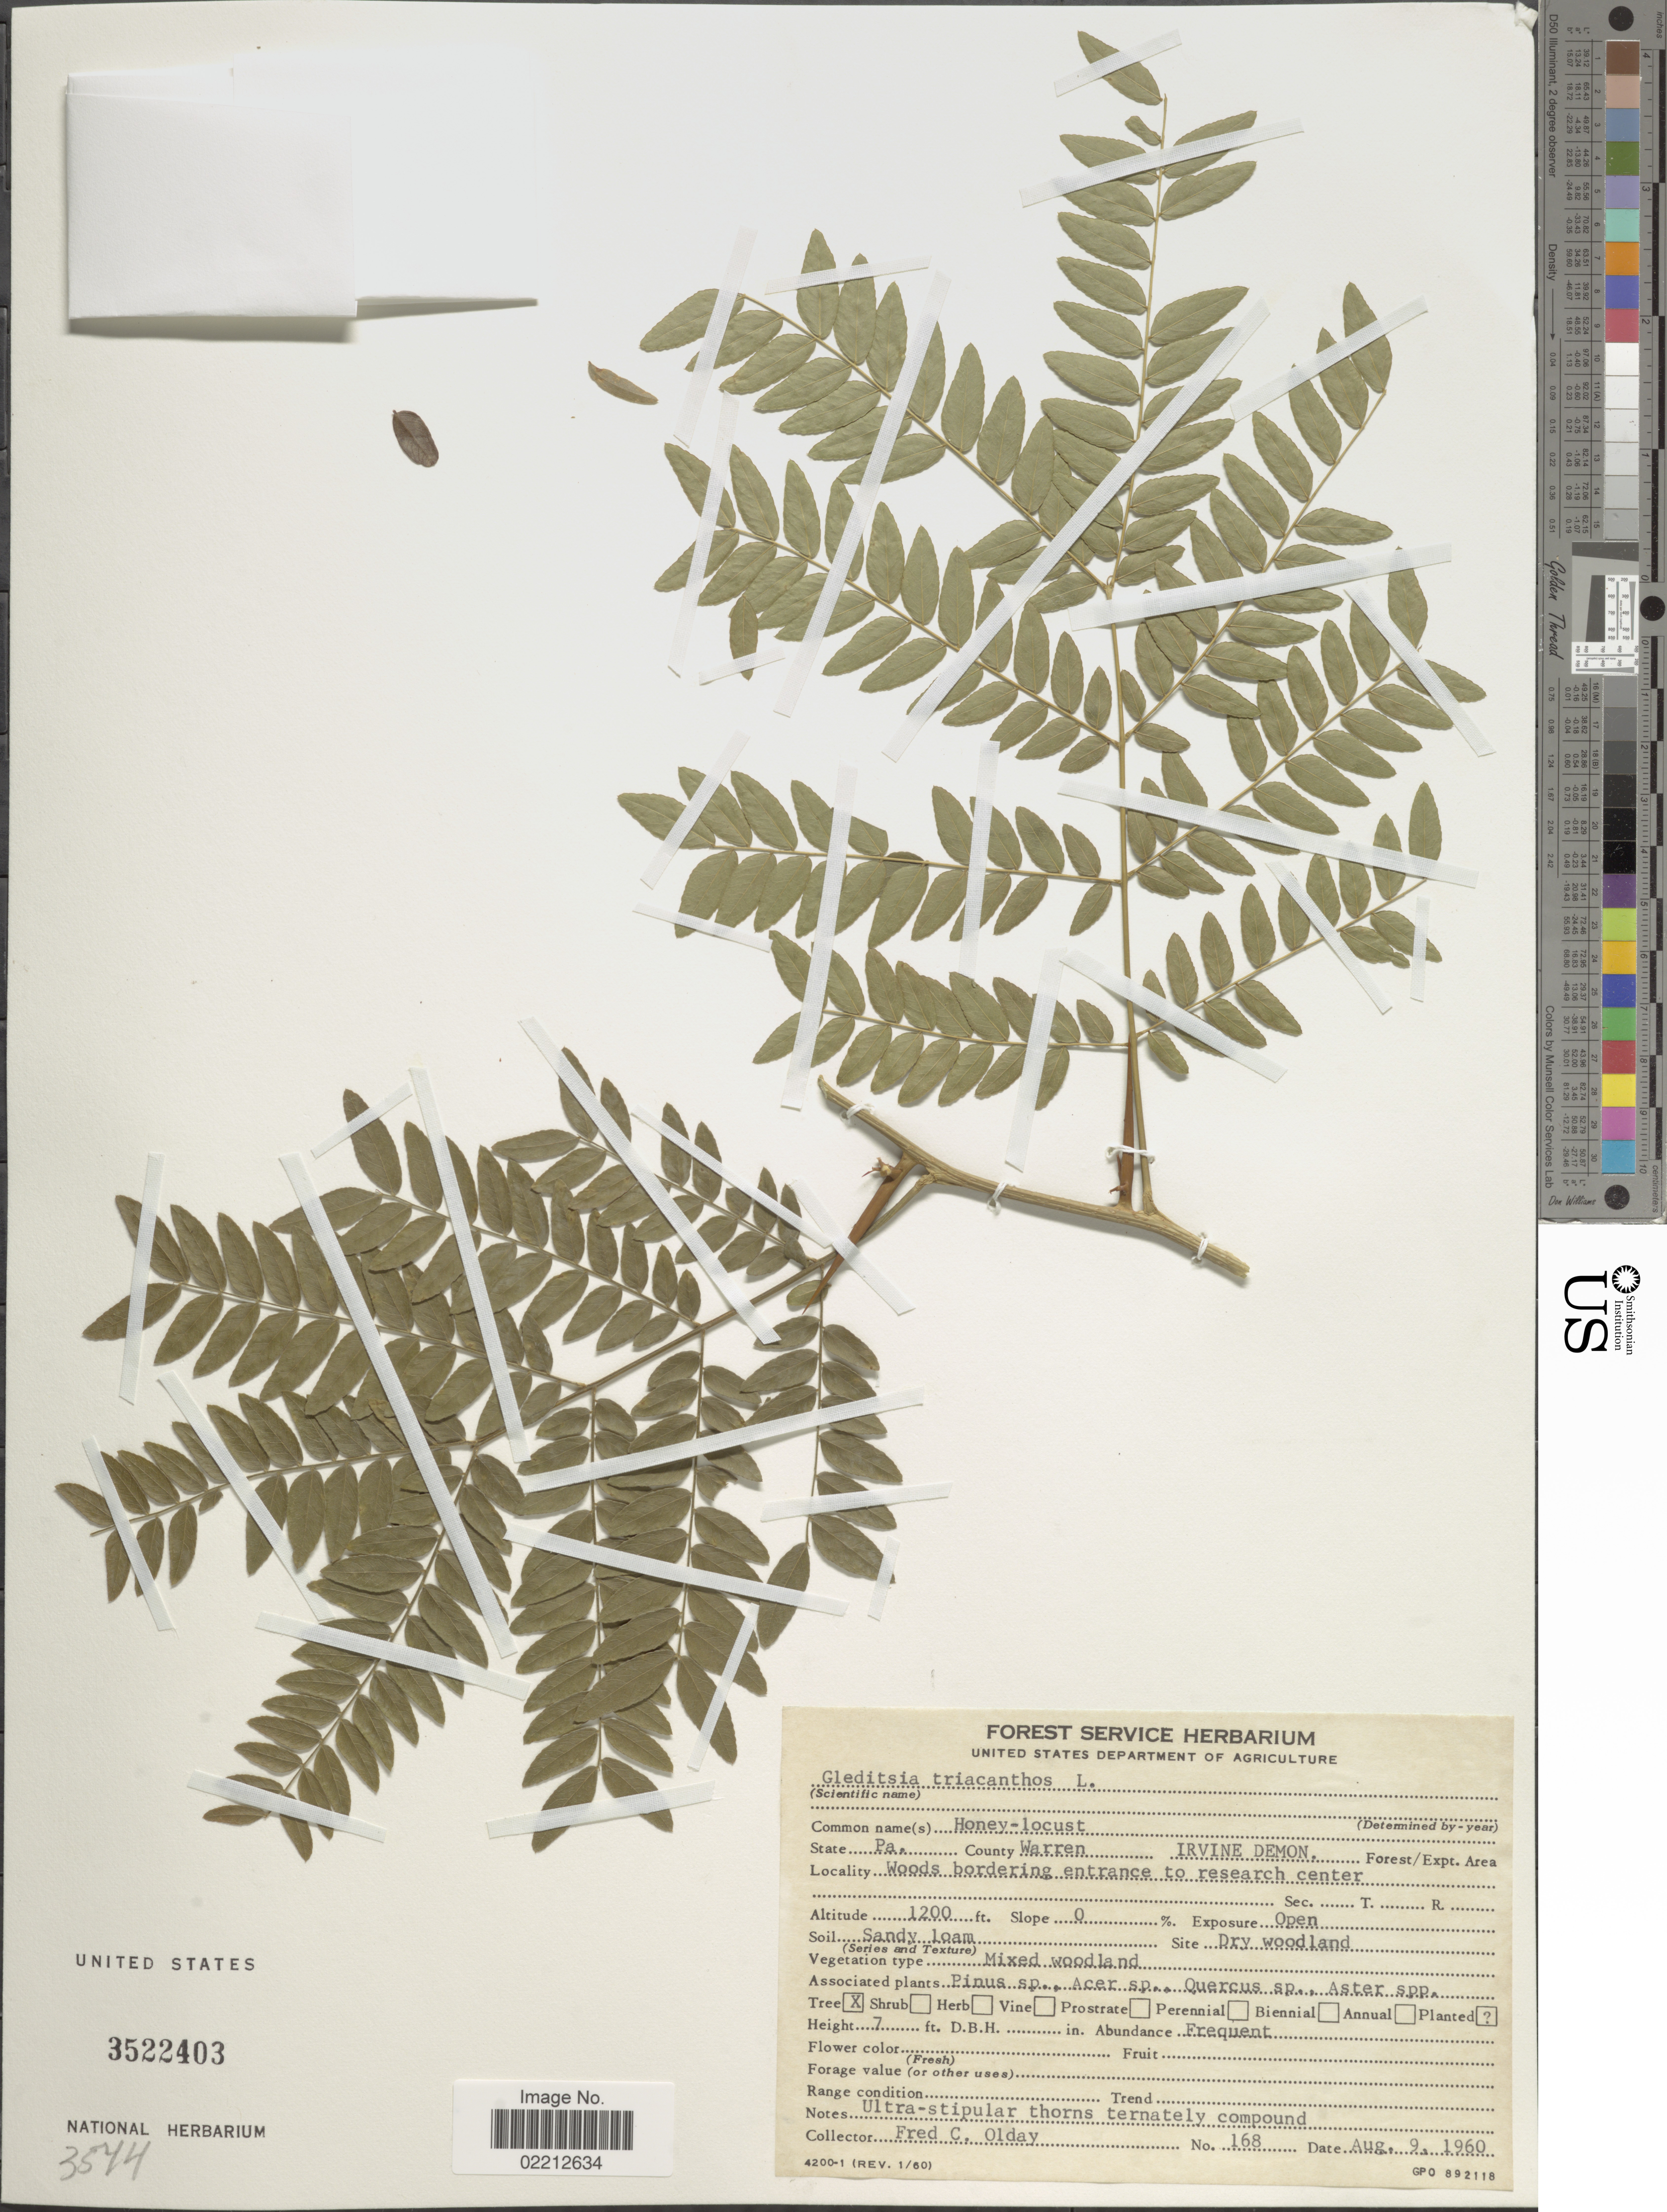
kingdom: Plantae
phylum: Tracheophyta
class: Magnoliopsida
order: Fabales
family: Fabaceae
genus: Gleditsia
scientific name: Gleditsia triacanthos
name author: L.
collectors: F. Olday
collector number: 168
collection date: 1960-08-09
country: United States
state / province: Pennsylvania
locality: State Pa. County Warren, Irvine Demon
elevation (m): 366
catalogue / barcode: US 3522403